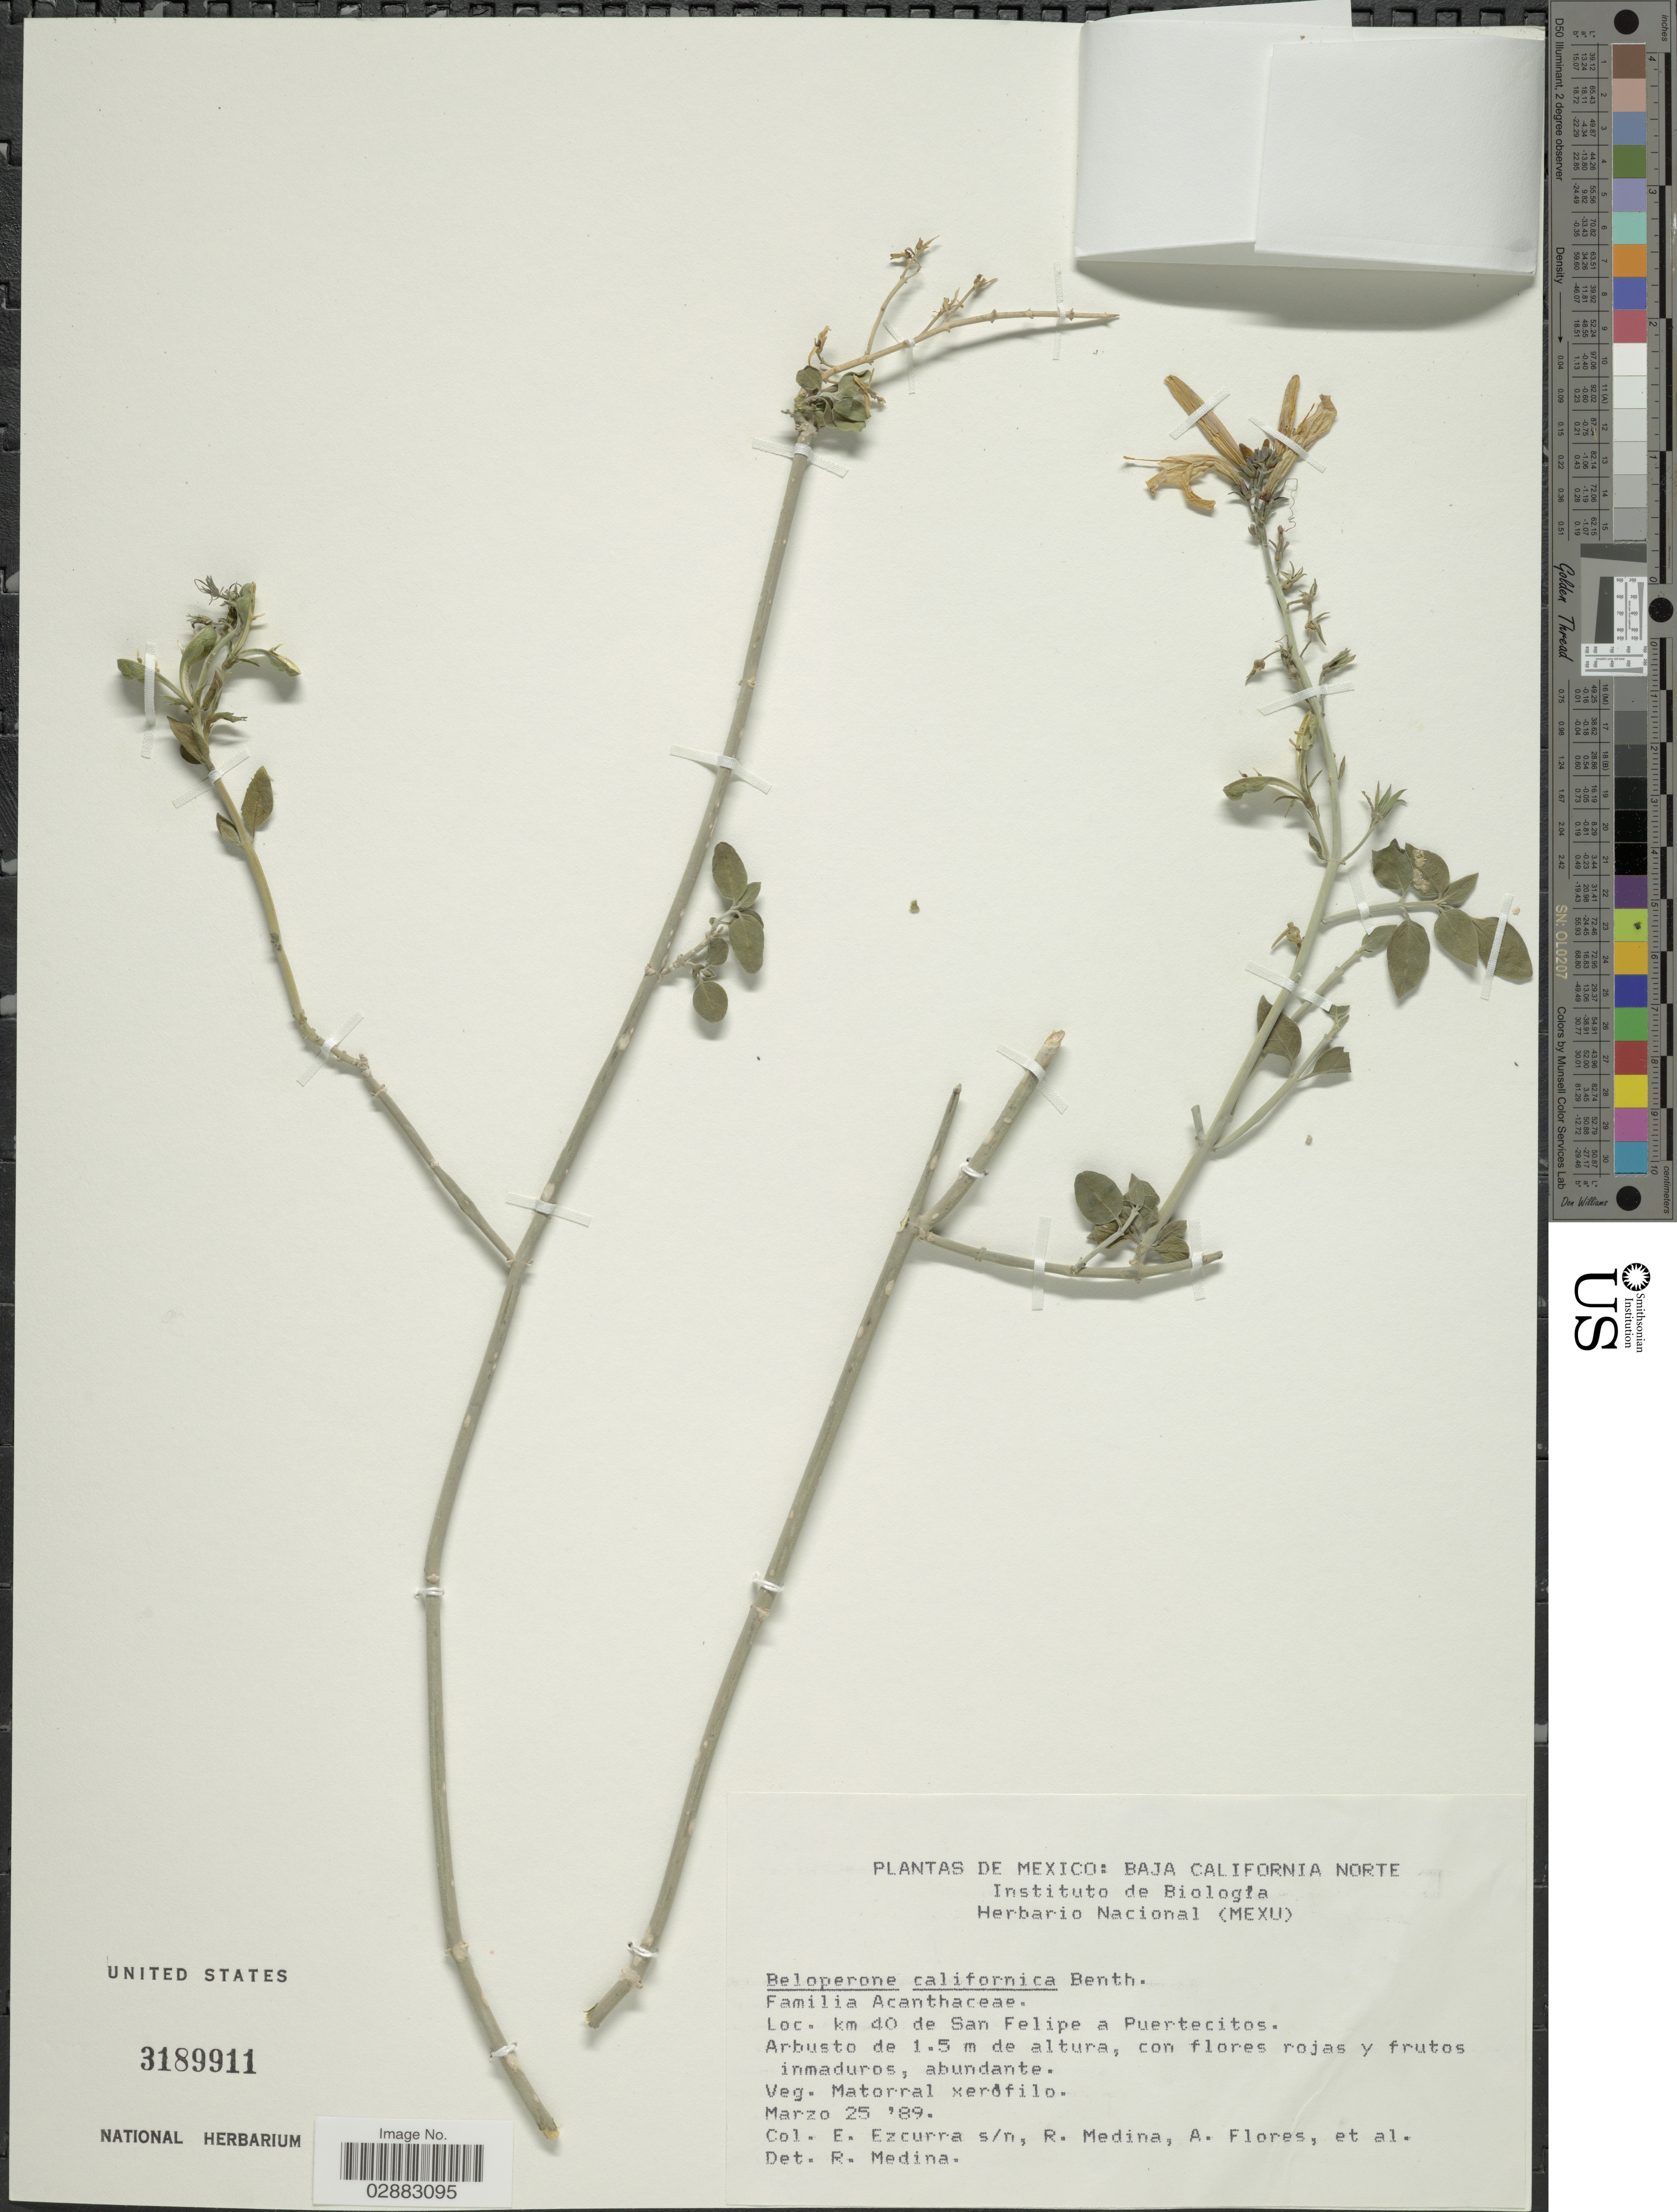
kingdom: Plantae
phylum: Tracheophyta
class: Magnoliopsida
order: Lamiales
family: Acanthaceae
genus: Beloperone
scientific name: Beloperone californica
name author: Benth.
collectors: E. Ezcurra, R. Medina, A. Flores & et al.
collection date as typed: Transcribed d/m/y: 25/3/89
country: Mexico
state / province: Baja California Norte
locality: Km 40 de San Felipe a Puertecitos.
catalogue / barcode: US 3189911